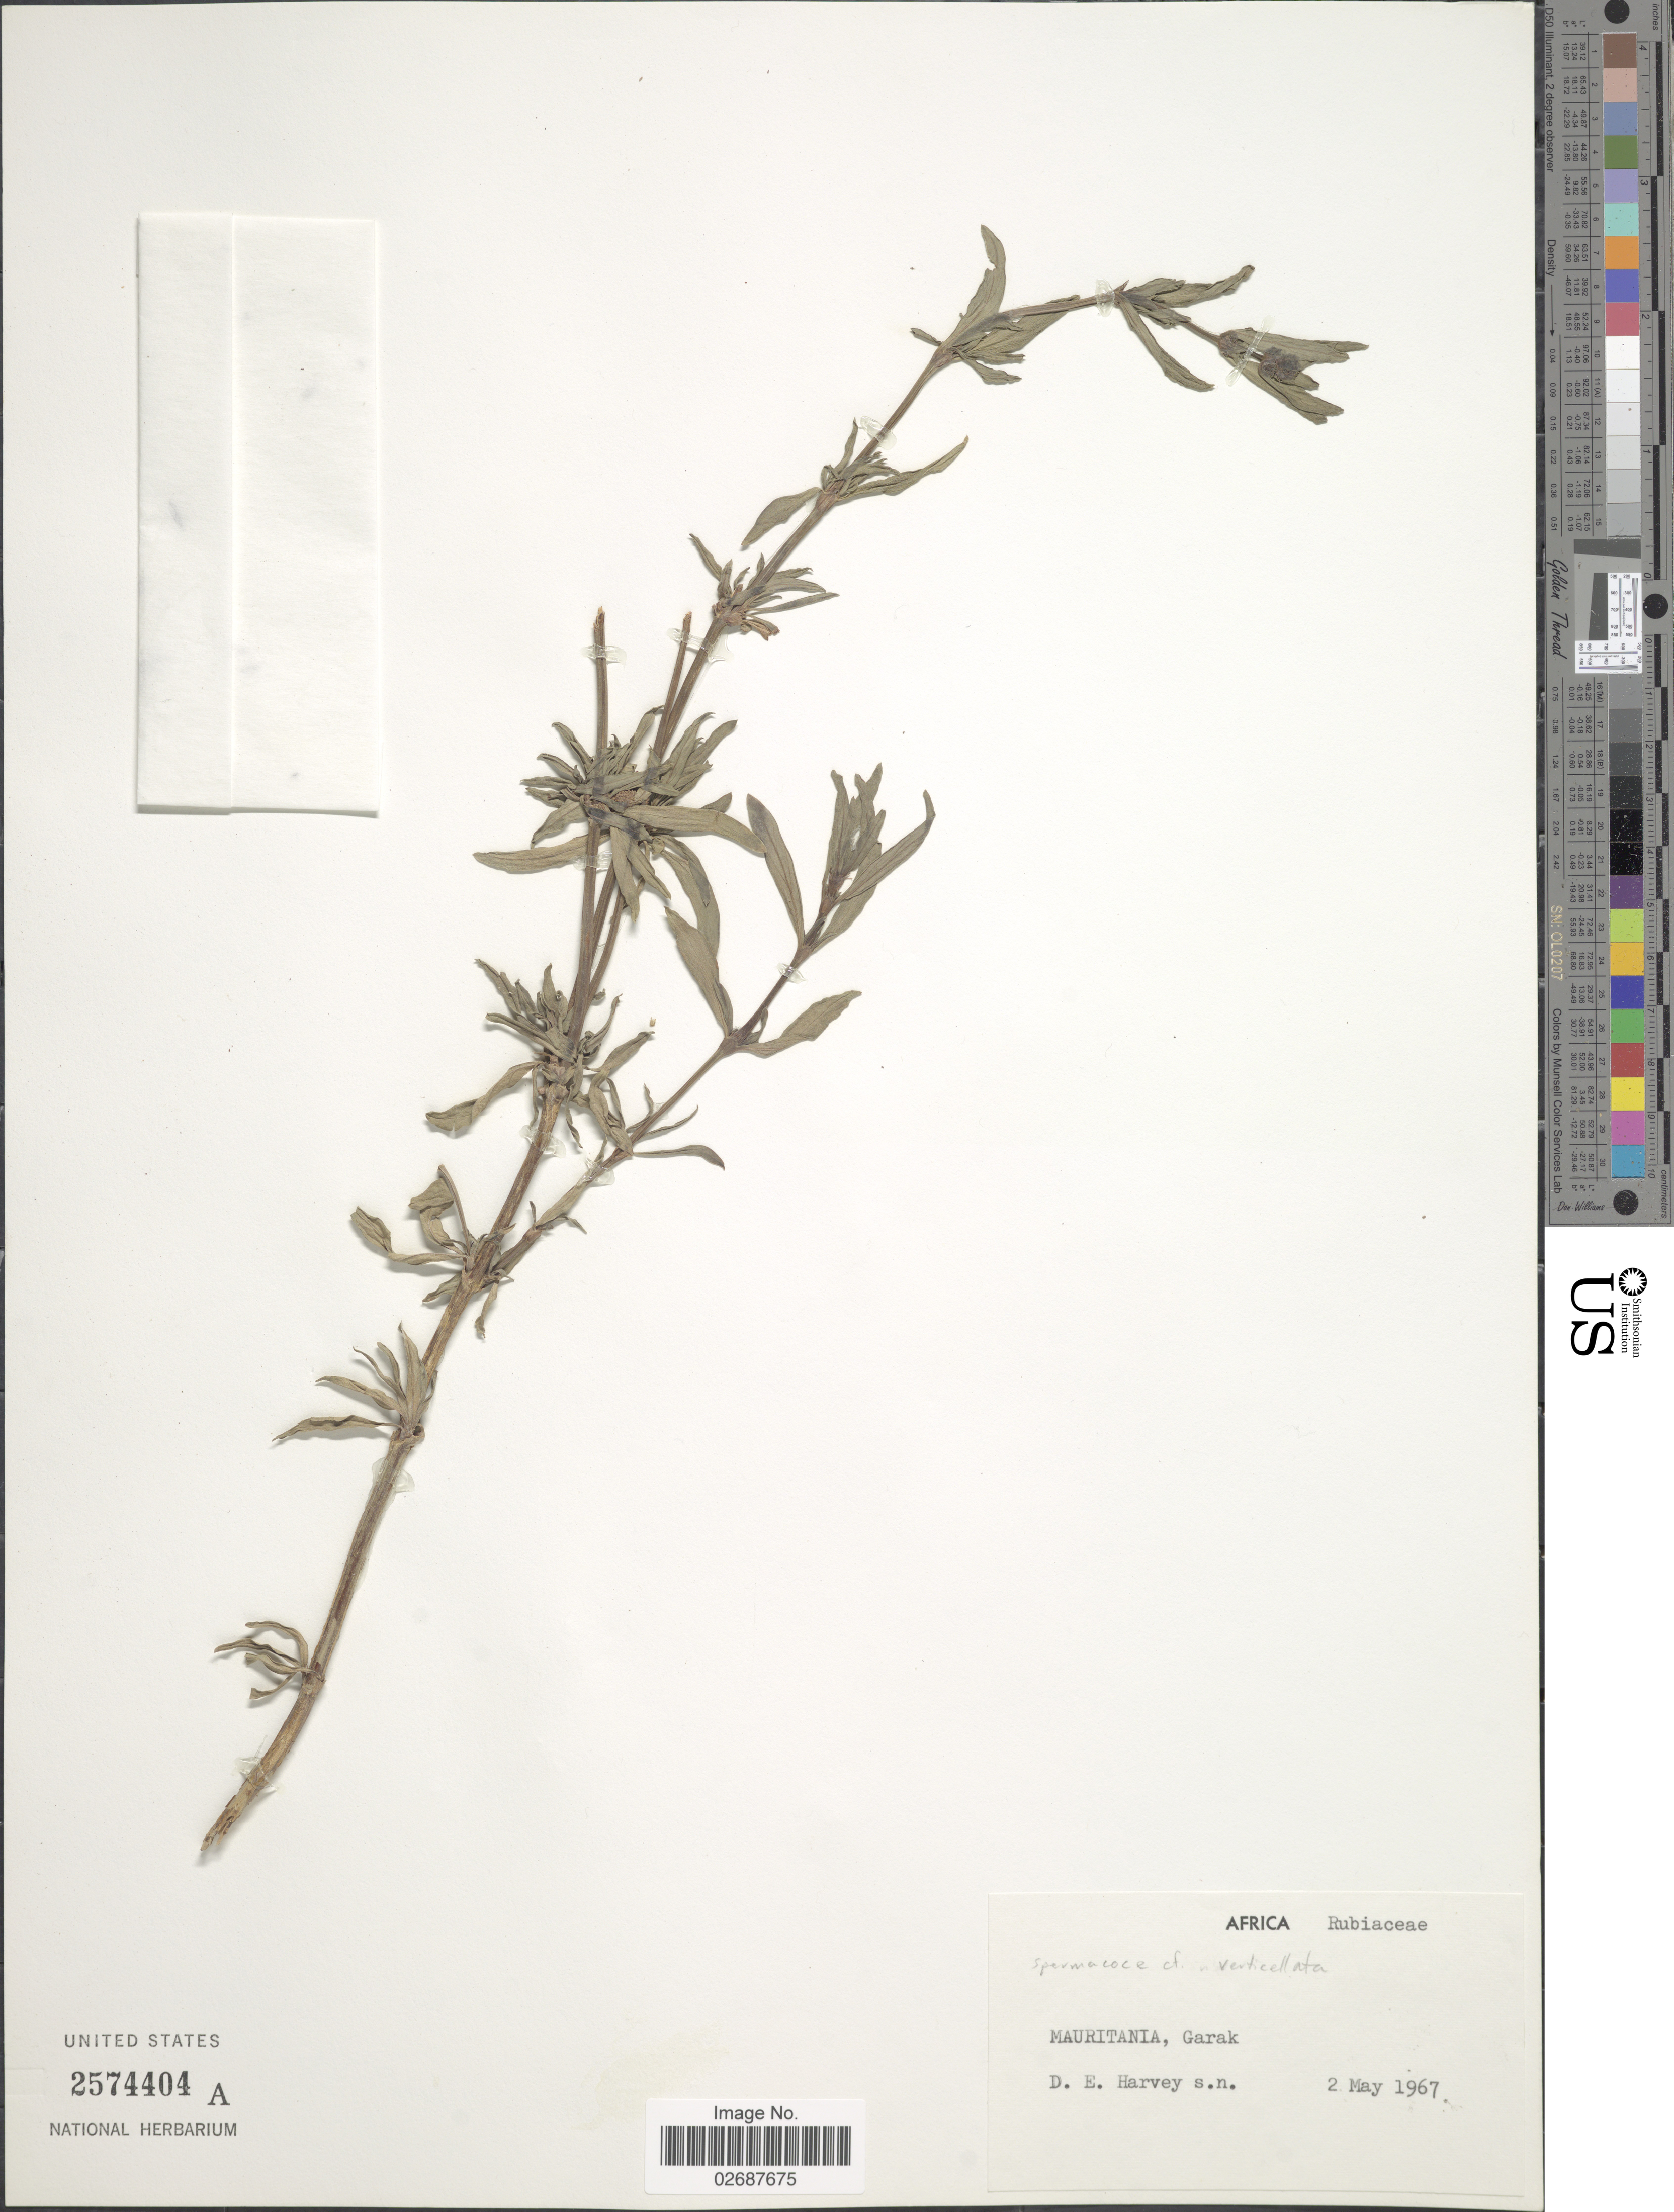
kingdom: Plantae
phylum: Tracheophyta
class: Magnoliopsida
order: Gentianales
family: Rubiaceae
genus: Borreria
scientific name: Borreria verticillata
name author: (L.) G. Mey.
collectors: D. E. Harvey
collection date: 1967-05-02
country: Mauritania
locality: Garak.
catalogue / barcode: US 2574404A